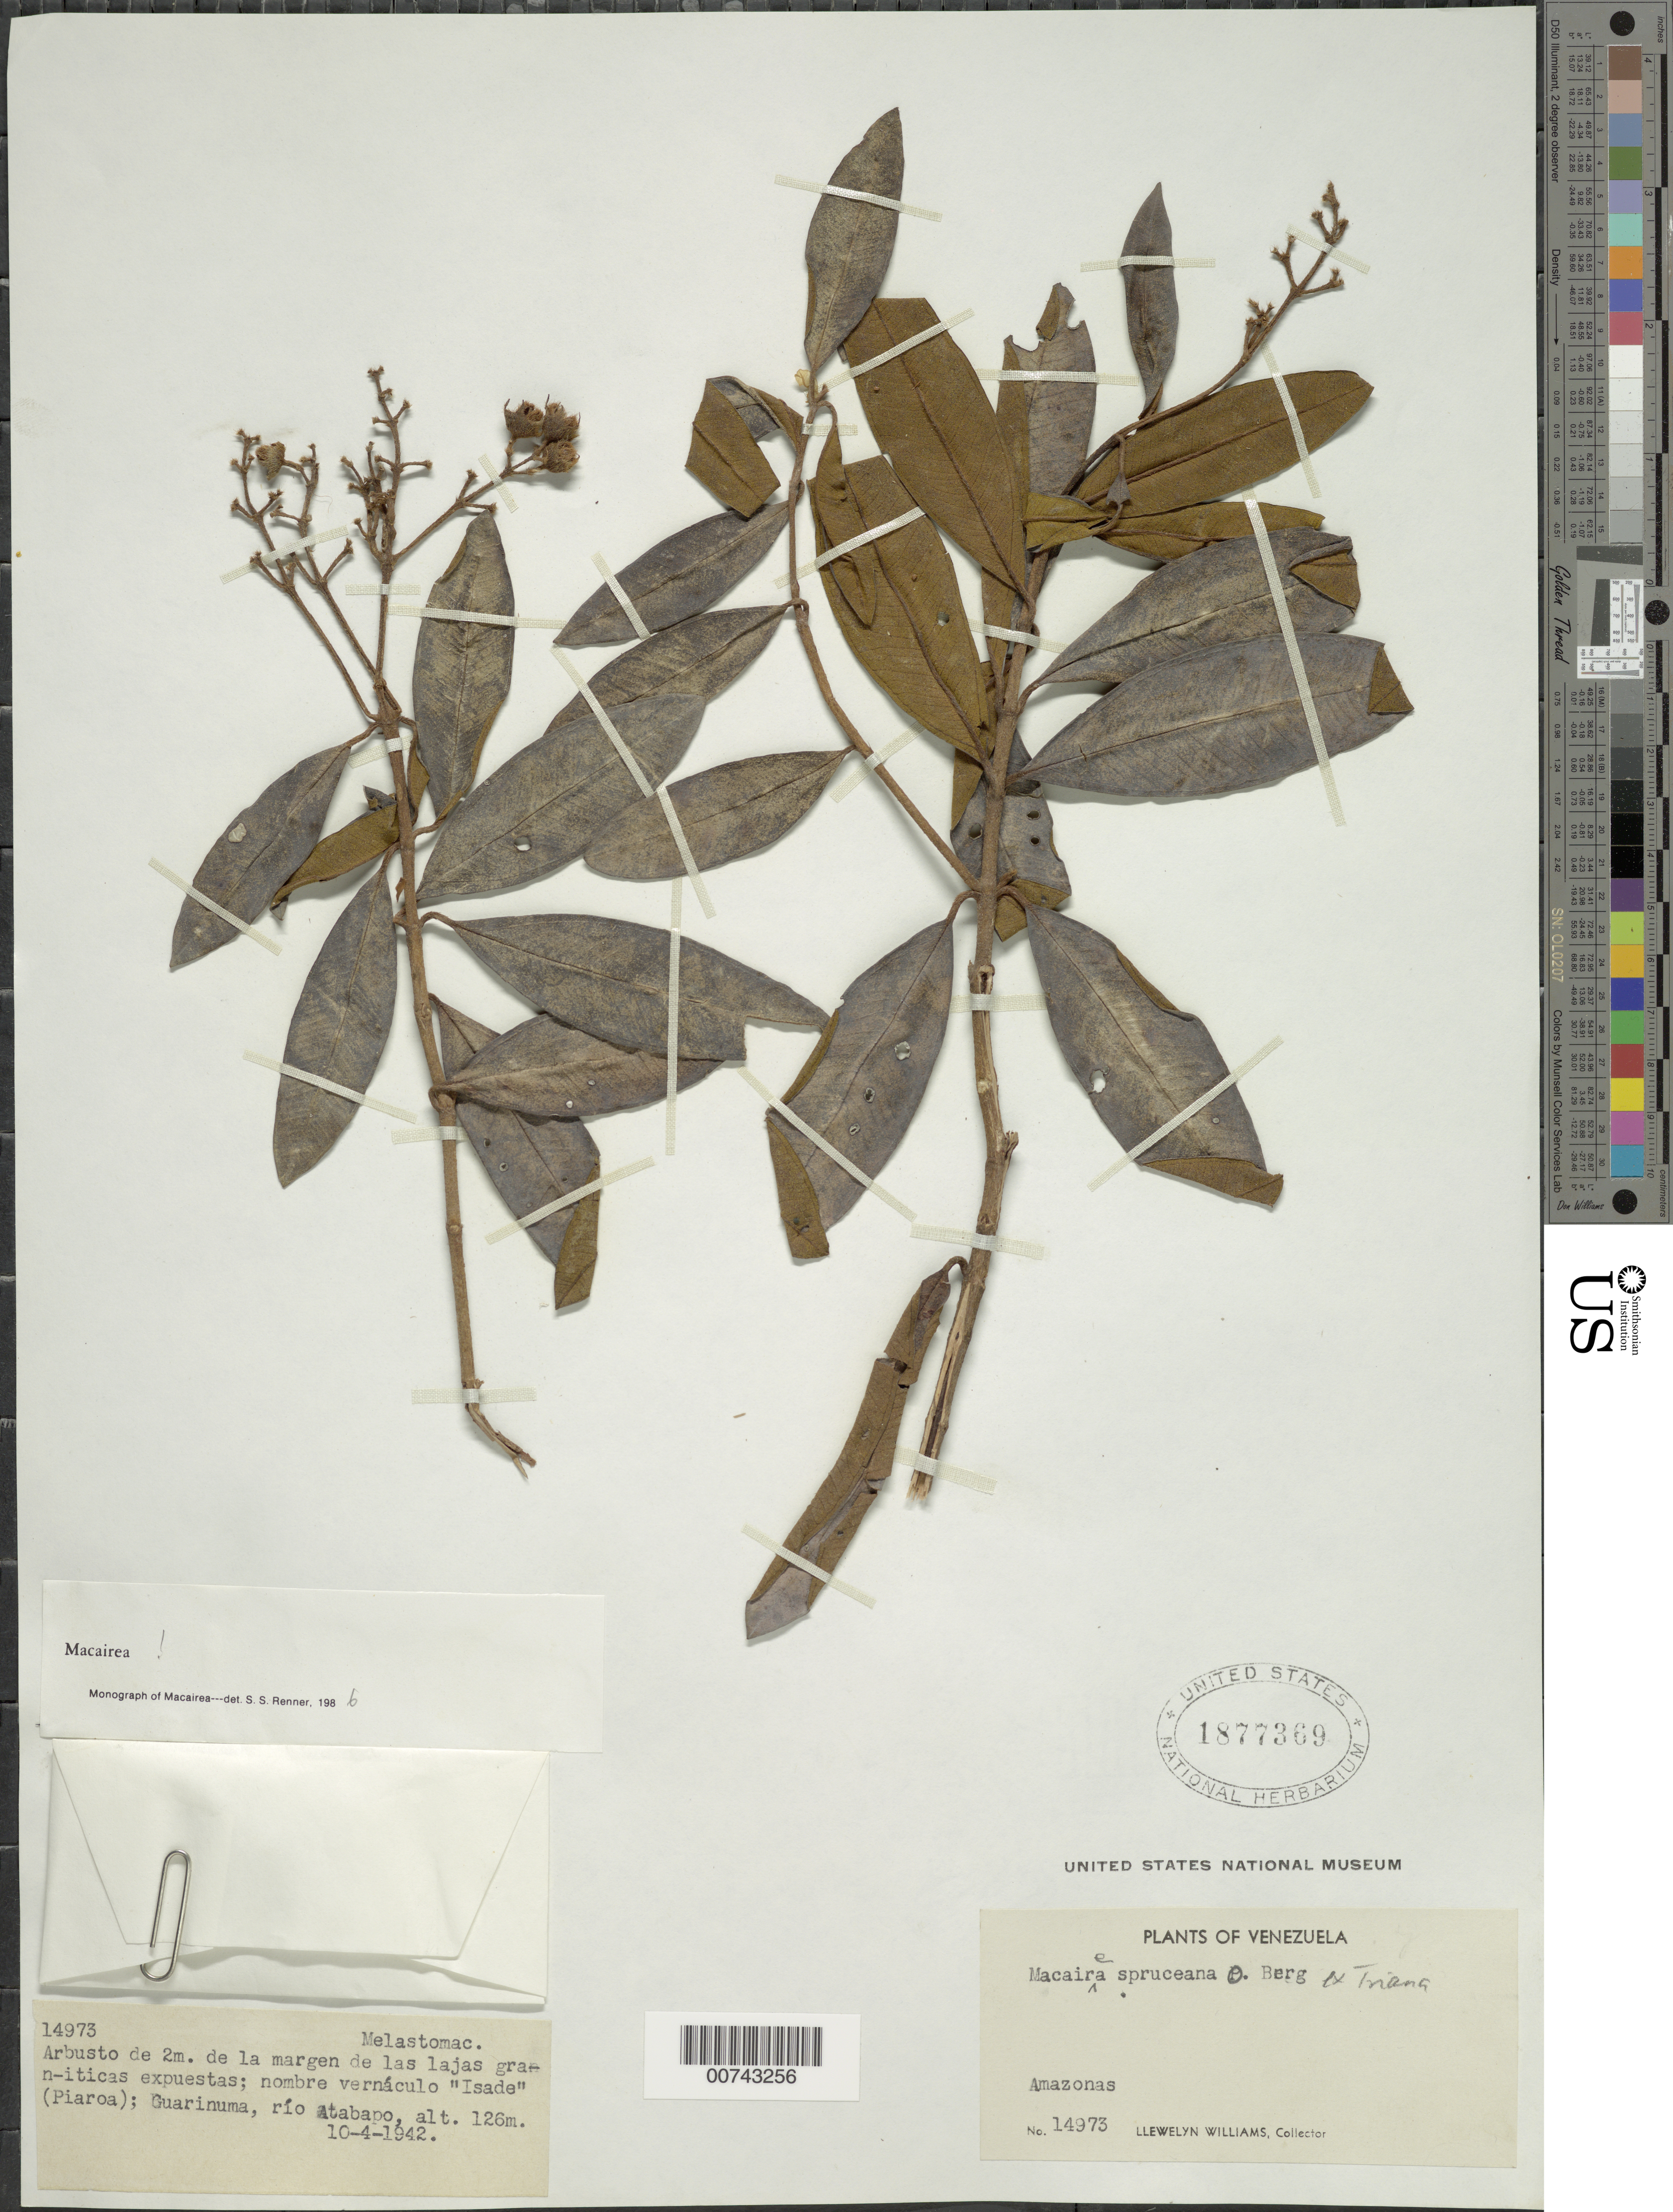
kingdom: Plantae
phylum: Tracheophyta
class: Magnoliopsida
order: Myrtales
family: Melastomataceae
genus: Macairea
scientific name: Macairea spruceana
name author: O. Berg ex Triana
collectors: Ll. Williams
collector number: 14973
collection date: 1942-04-10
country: Venezuela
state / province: Amazonas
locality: Guarinuma, río Atabapo.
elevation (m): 126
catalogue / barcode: US 1877369